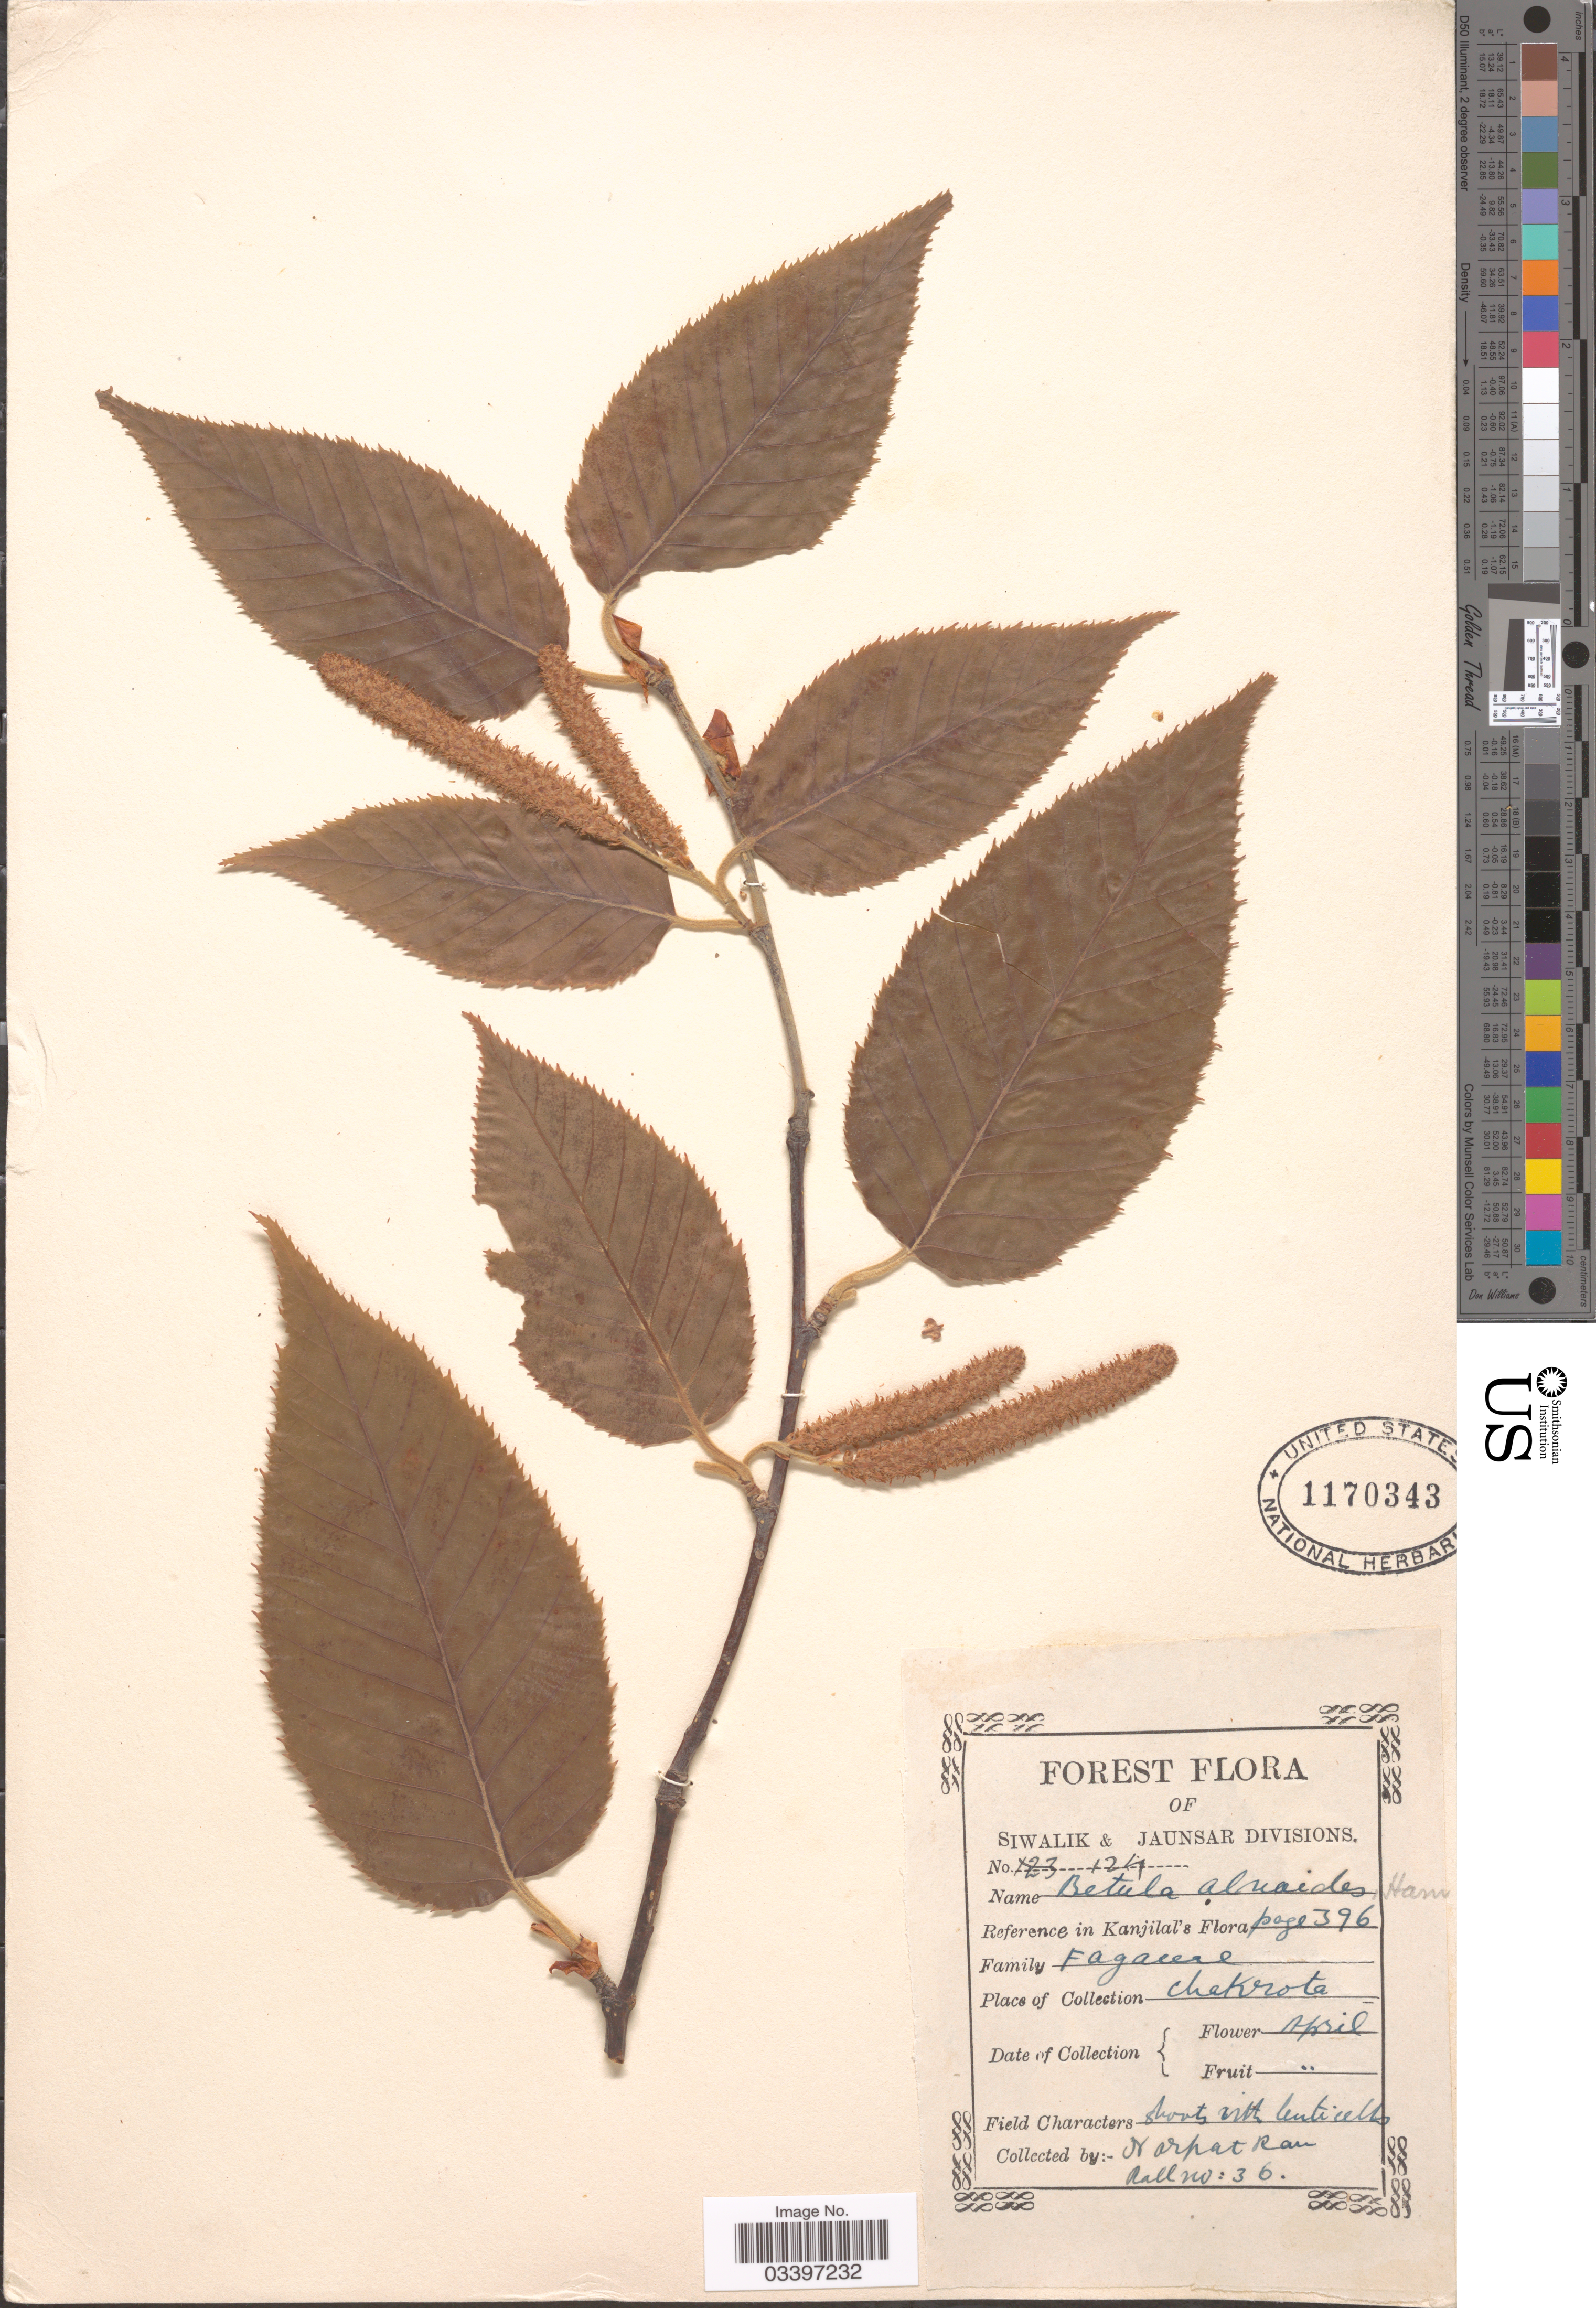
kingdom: Plantae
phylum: Tracheophyta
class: Magnoliopsida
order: Fagales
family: Betulaceae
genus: Betula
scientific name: Betula alnoides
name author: Buch.-Ham. ex D. Don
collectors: N. Ram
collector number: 124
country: India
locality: Siwalik & Jaunsar Divisions. Chakrota.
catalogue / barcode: US 1170343